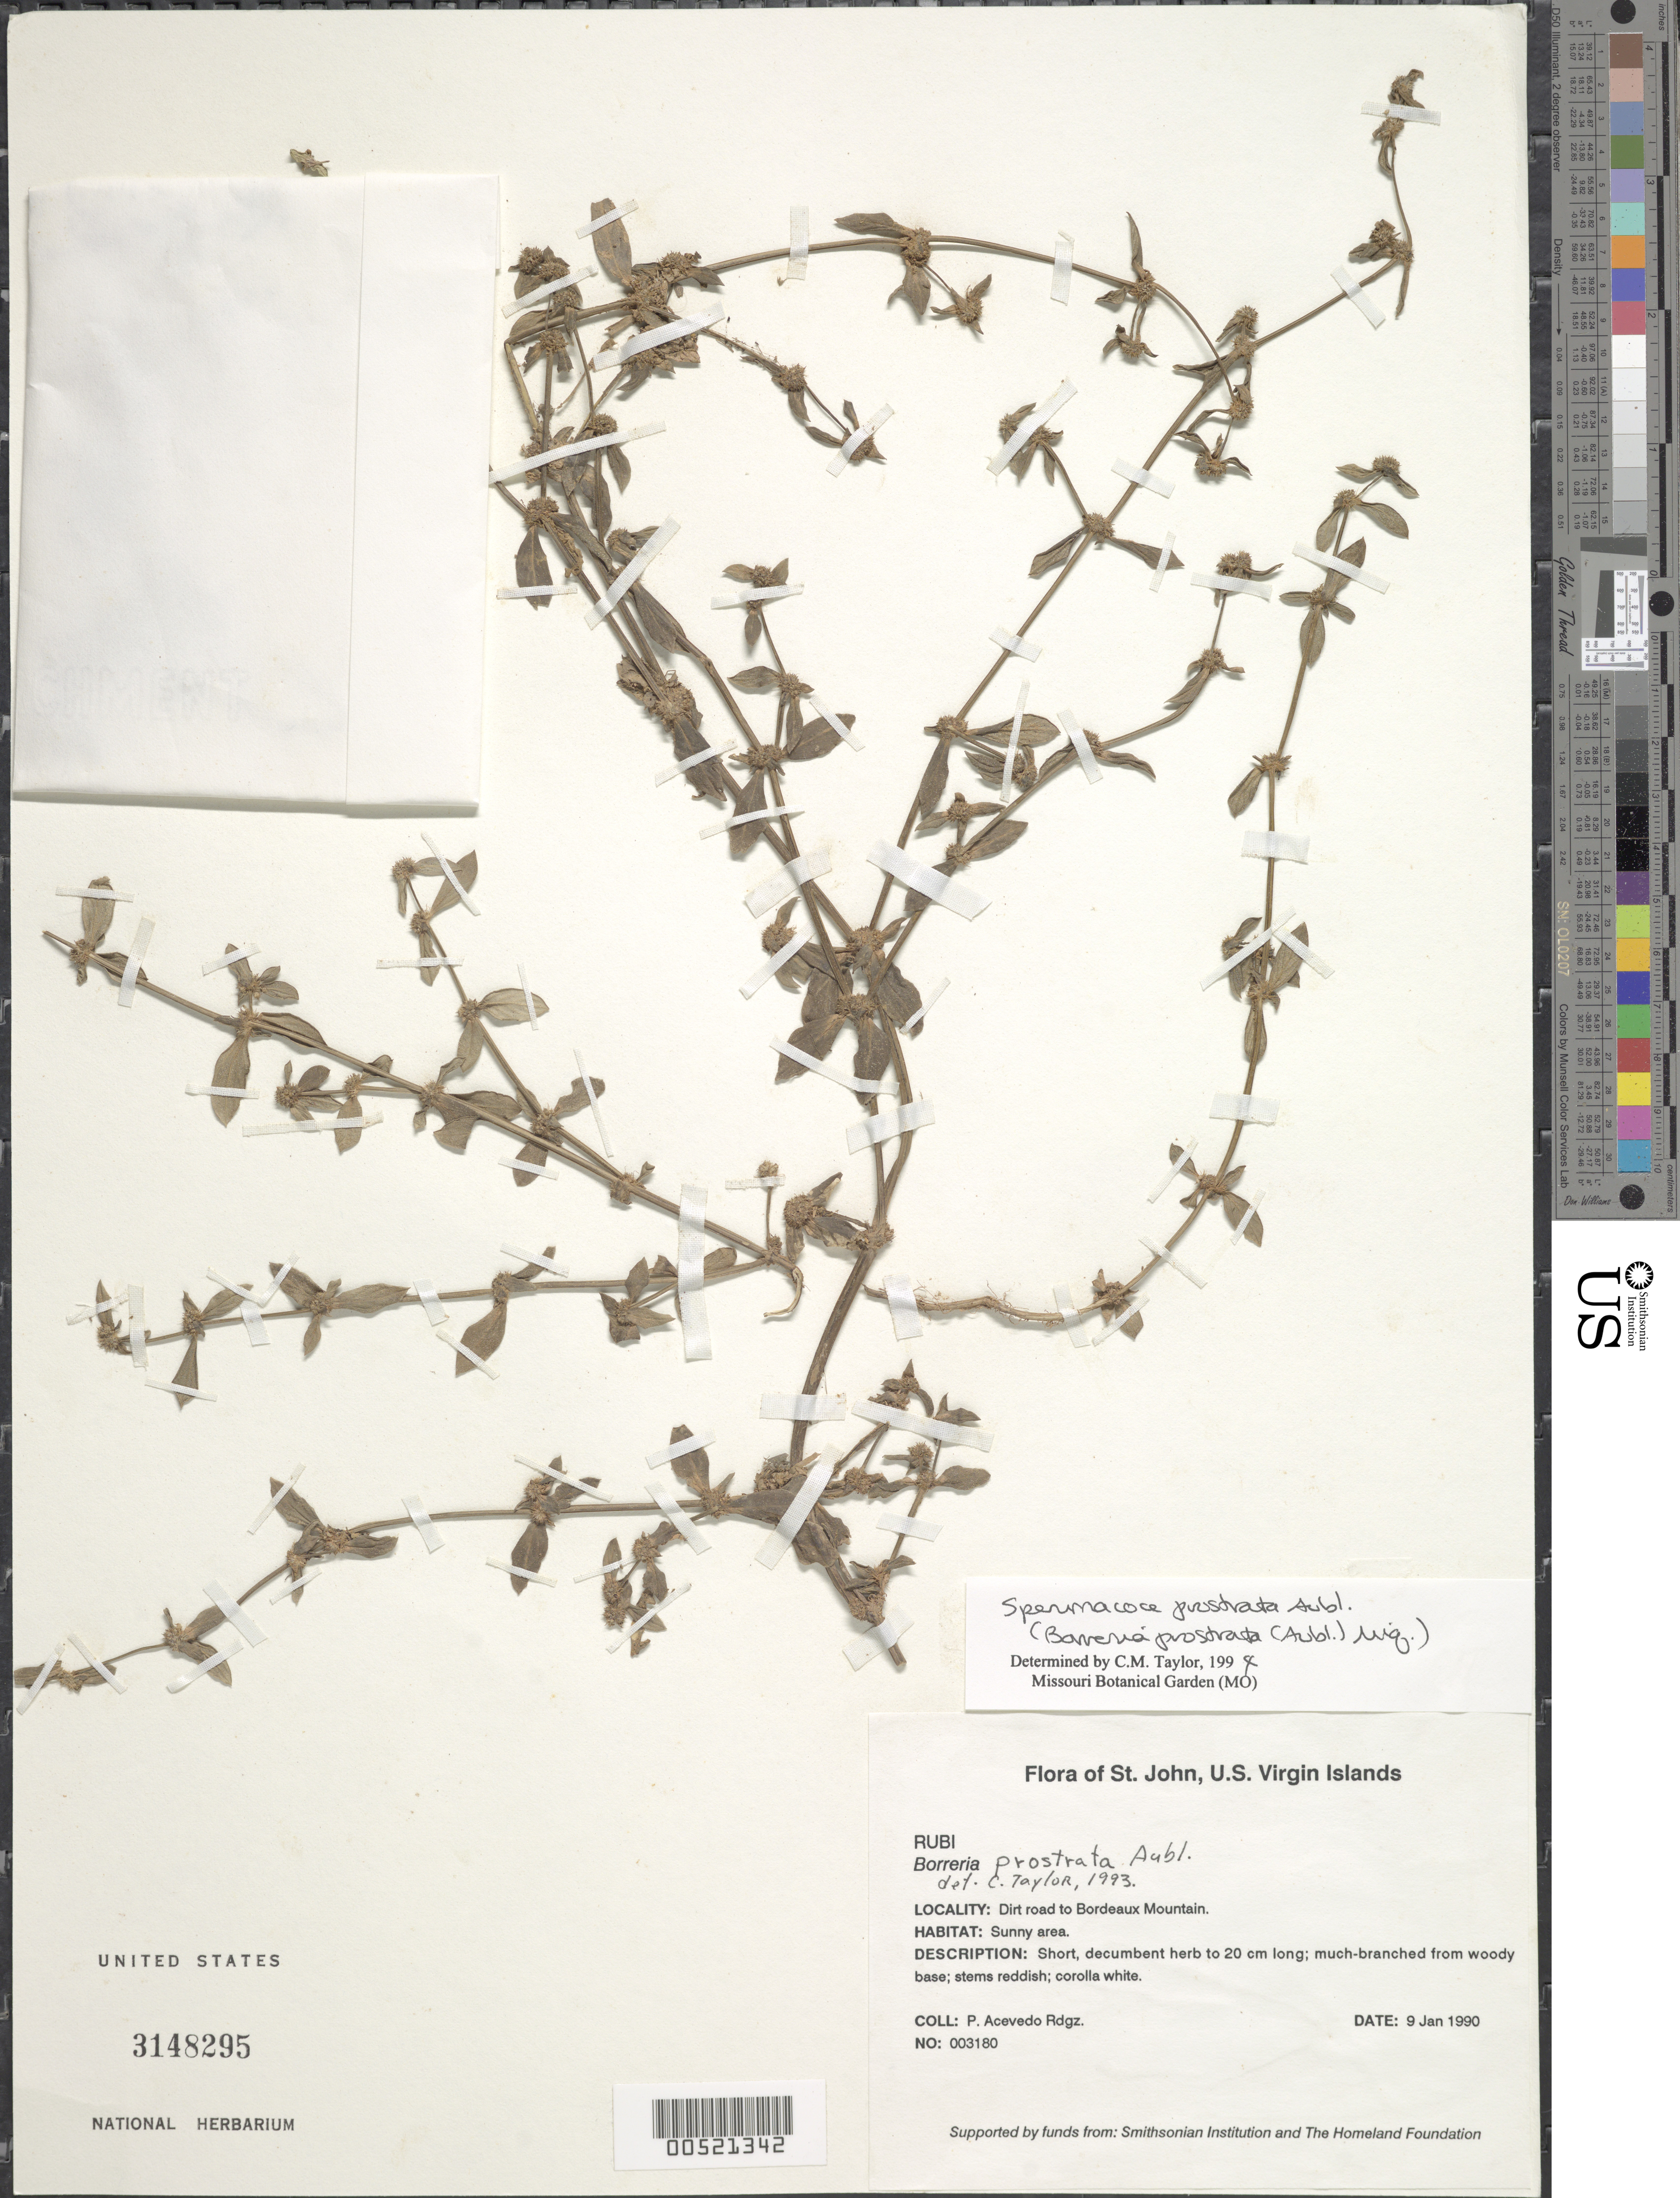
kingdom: Plantae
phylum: Tracheophyta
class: Magnoliopsida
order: Gentianales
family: Rubiaceae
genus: Spermacoce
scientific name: Spermacoce prostrata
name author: Aubl.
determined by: Taylor, Charlotte M.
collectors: P. Acevedo-Rodr.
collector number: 3180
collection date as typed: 09 Jan 1990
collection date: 1990-01-09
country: U.S. Virgin Islands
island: St. John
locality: Coral Bay Quarter; dirt road to Bordeaux Mountain.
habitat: Sunny area.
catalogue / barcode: US 3148295